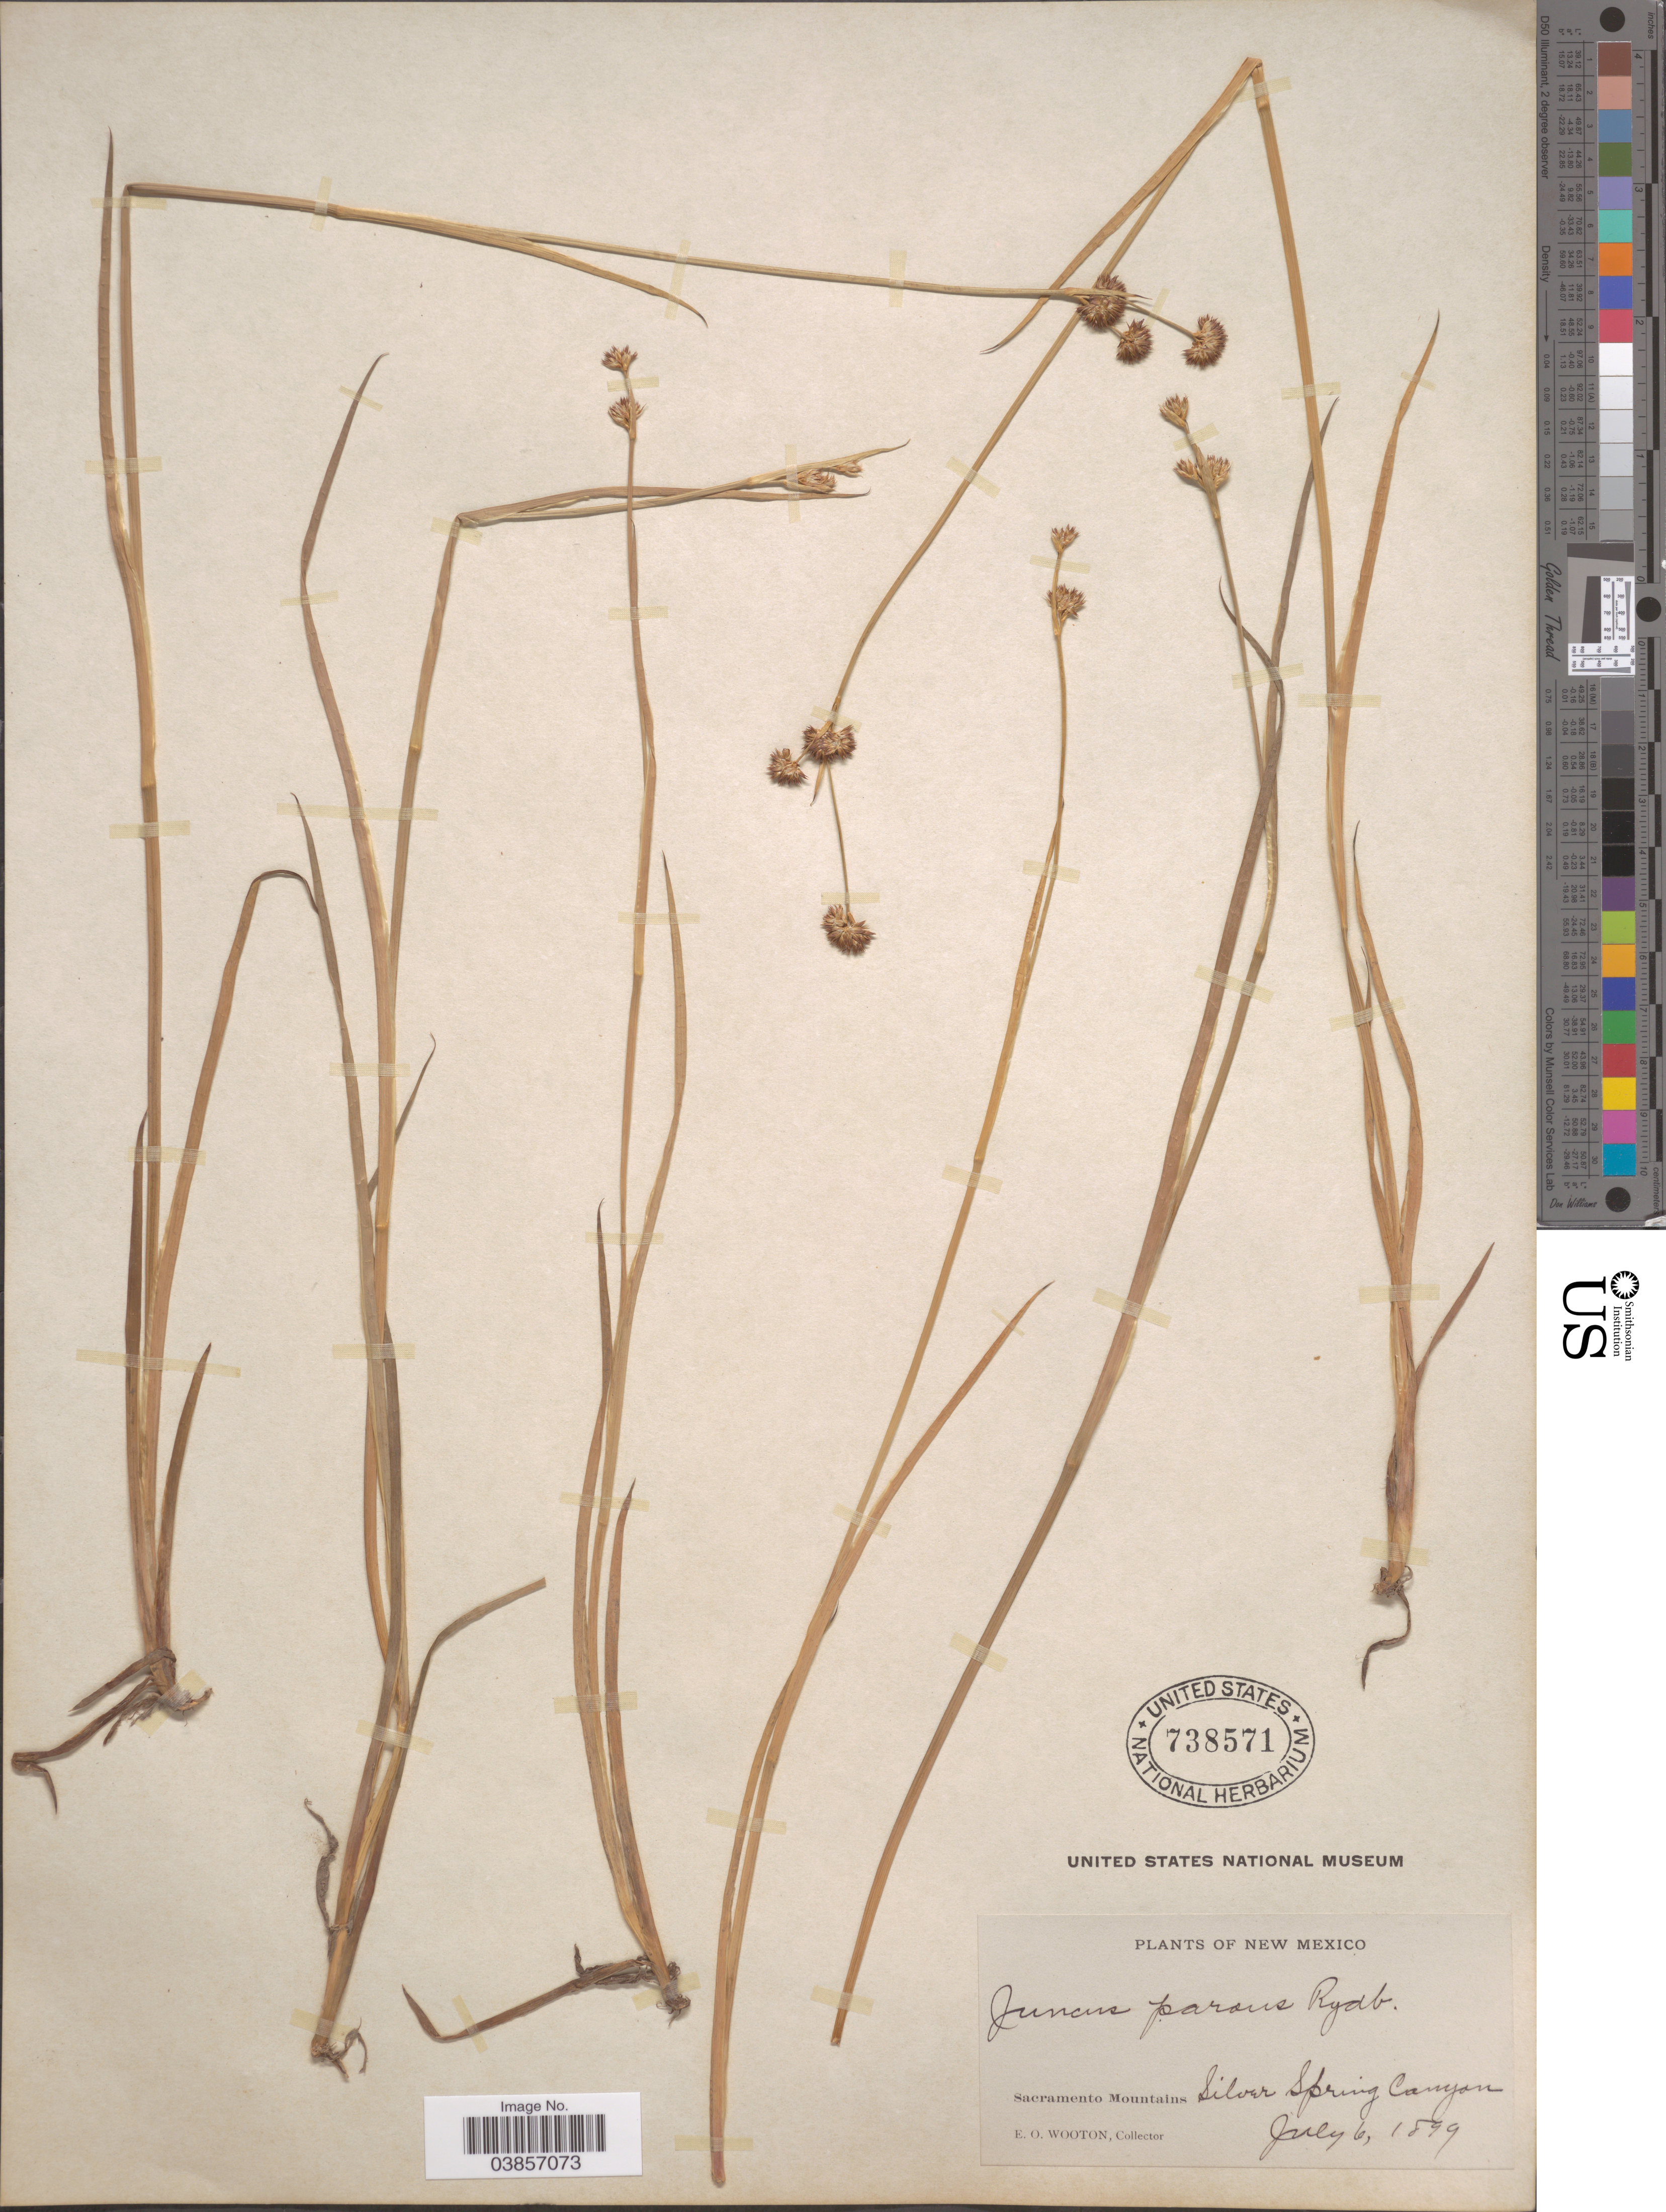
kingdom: Plantae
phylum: Tracheophyta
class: Liliopsida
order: Poales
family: Juncaceae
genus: Juncus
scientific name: Juncus saximontanus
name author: A. Nelson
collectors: E. O. Wooton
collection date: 1899-07-06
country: United States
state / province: New Mexico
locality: Sacramento Mountains, Silver Spring Canyon.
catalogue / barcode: US 738571